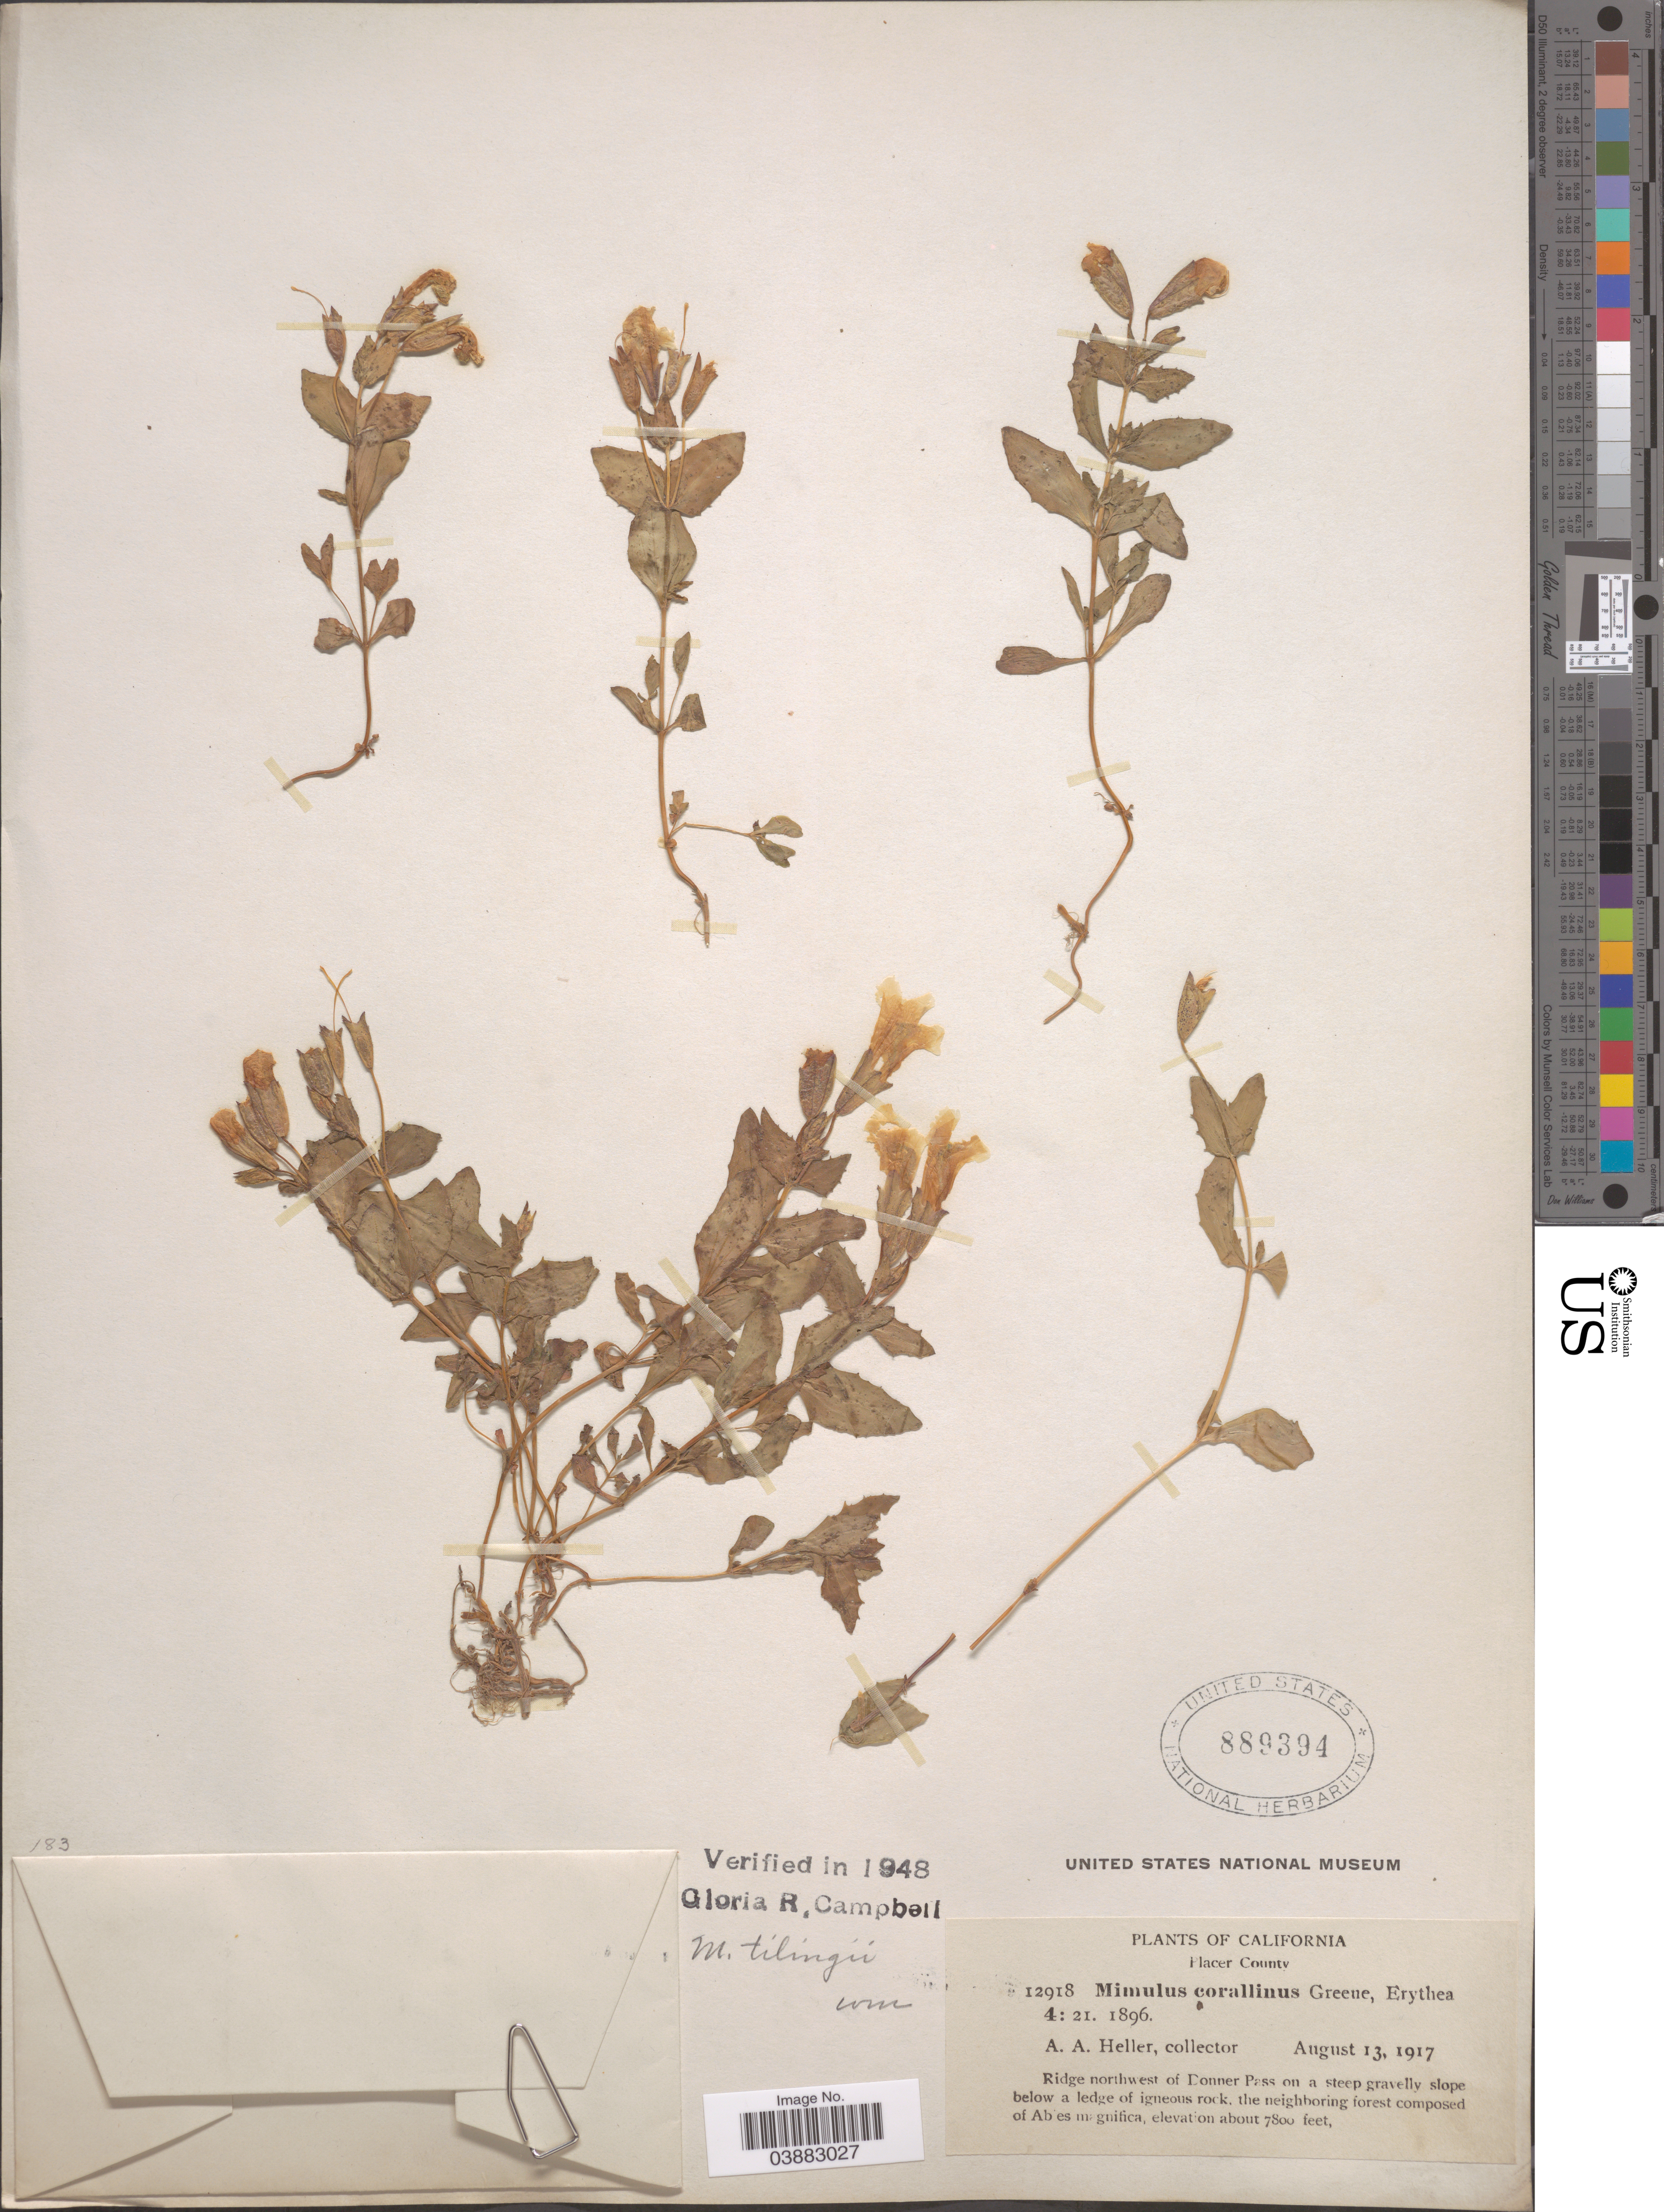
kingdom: Plantae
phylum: Tracheophyta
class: Magnoliopsida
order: Lamiales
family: Phrymaceae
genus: Mimulus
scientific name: Mimulus tilingii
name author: Regel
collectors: A. A. Heller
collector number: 12918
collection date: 1917-08-13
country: United States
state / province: California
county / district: Placer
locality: Placer County. Ridge northwest of Donner Pass.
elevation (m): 2377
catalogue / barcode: US 889394